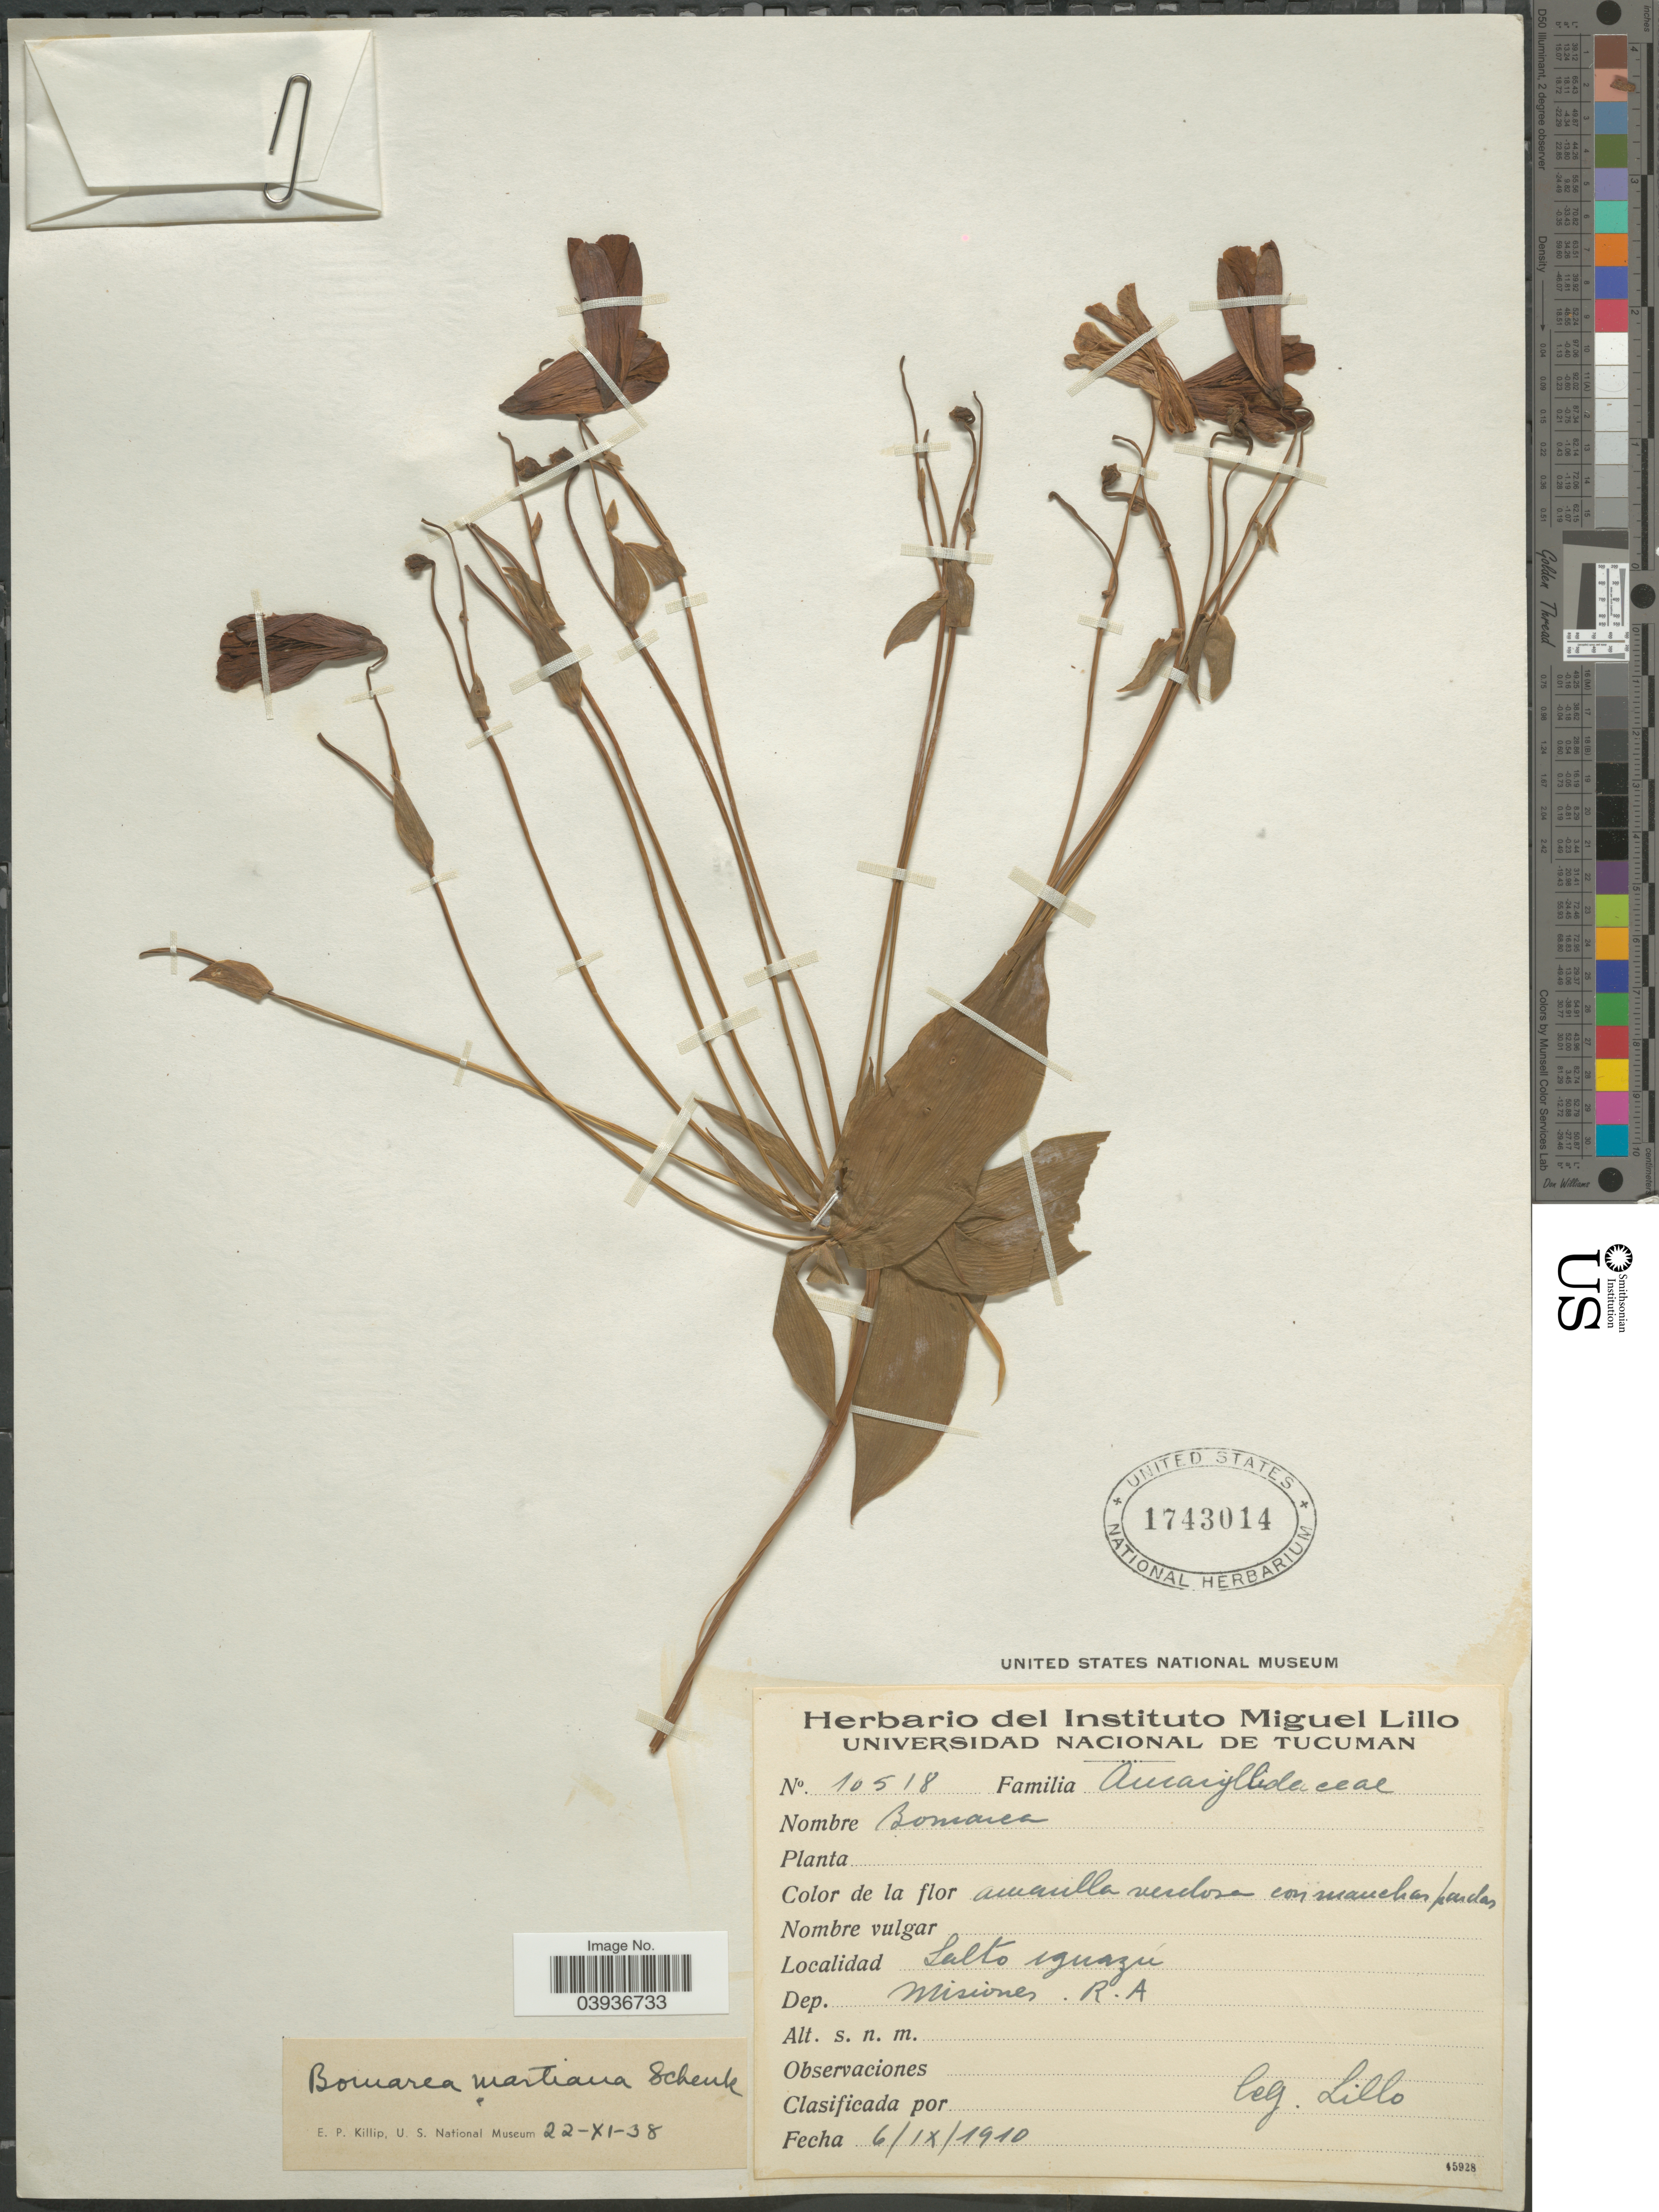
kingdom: Plantae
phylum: Tracheophyta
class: Liliopsida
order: Liliales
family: Alstroemeriaceae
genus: Bomarea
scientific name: Bomarea edulis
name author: (Tussac) Herb.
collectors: M. Lillo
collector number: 10518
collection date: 1910-09-06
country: Argentina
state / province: Misiones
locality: Salto Iguazu. Dep. Misiones. R.A.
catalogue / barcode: US 1743014